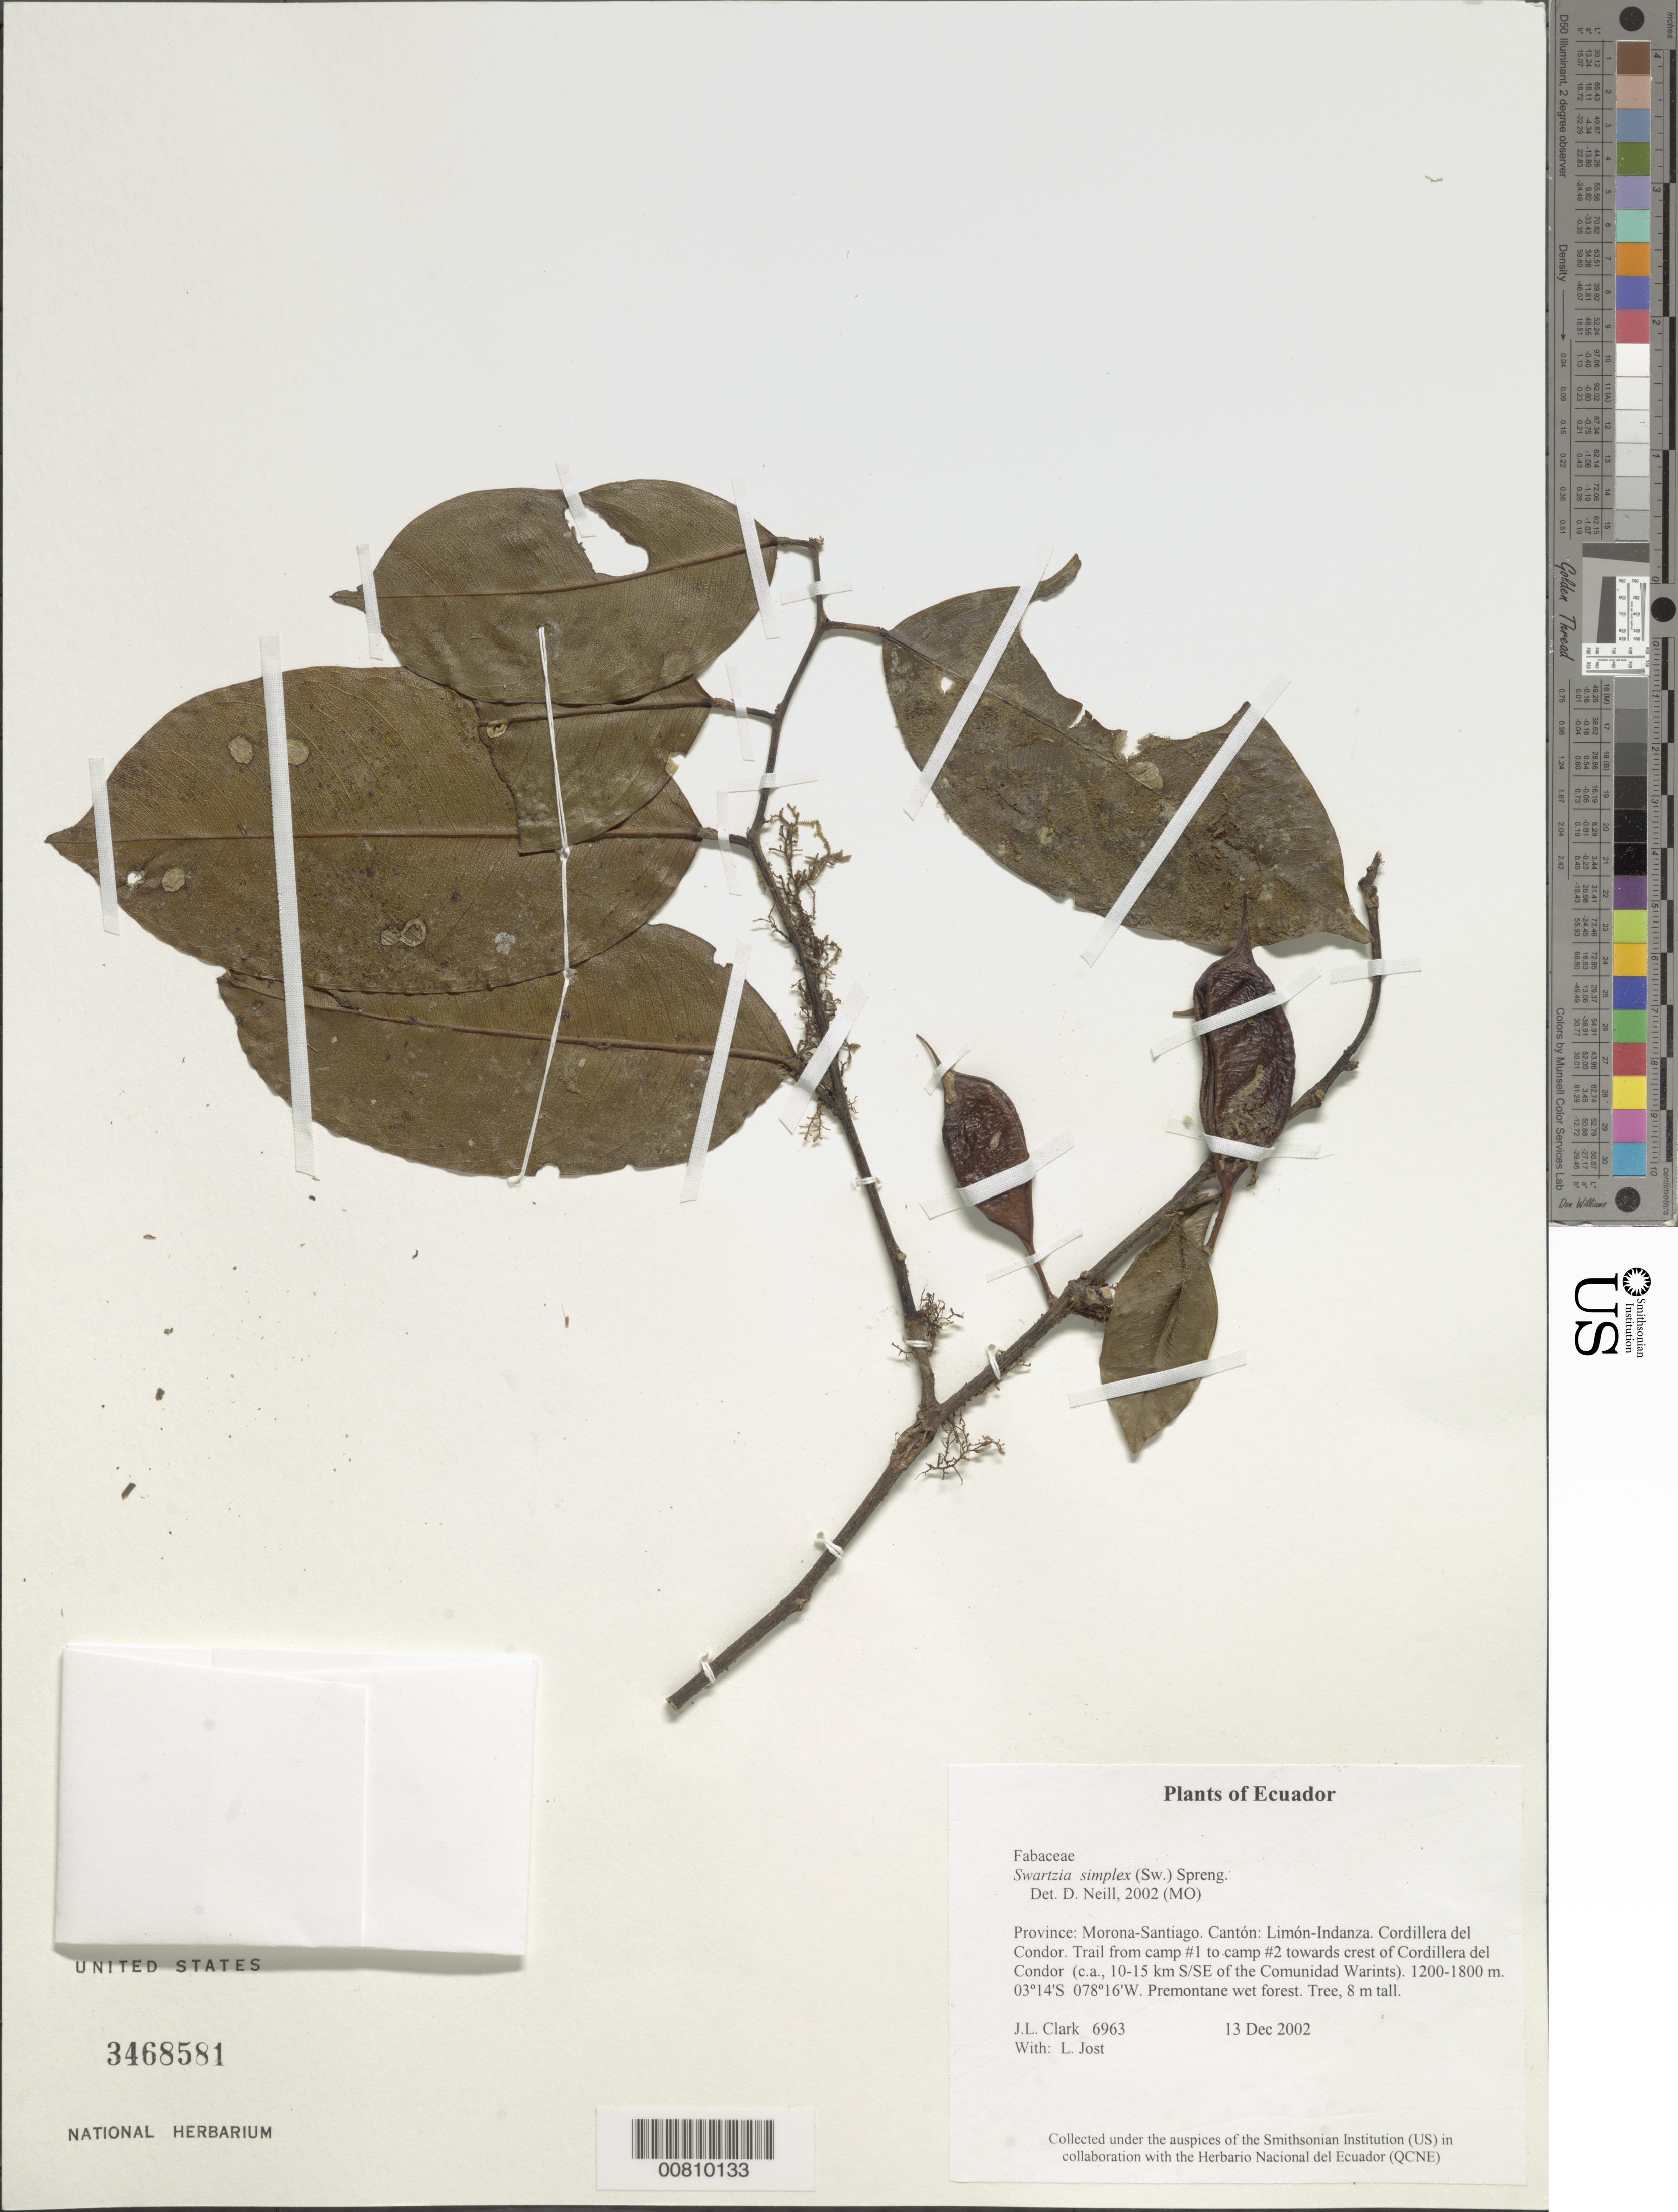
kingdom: Plantae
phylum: Tracheophyta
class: Magnoliopsida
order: Fabales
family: Fabaceae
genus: Swartzia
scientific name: Swartzia simplex var. ochnacea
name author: (DC.) R.S. Cowan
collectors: J. L. Clark et al.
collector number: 6963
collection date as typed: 13 Dec 2002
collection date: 2002-12-13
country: Ecuador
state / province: Morona-Santiago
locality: Canton, Limon-Indanza.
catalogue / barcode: US 3468581